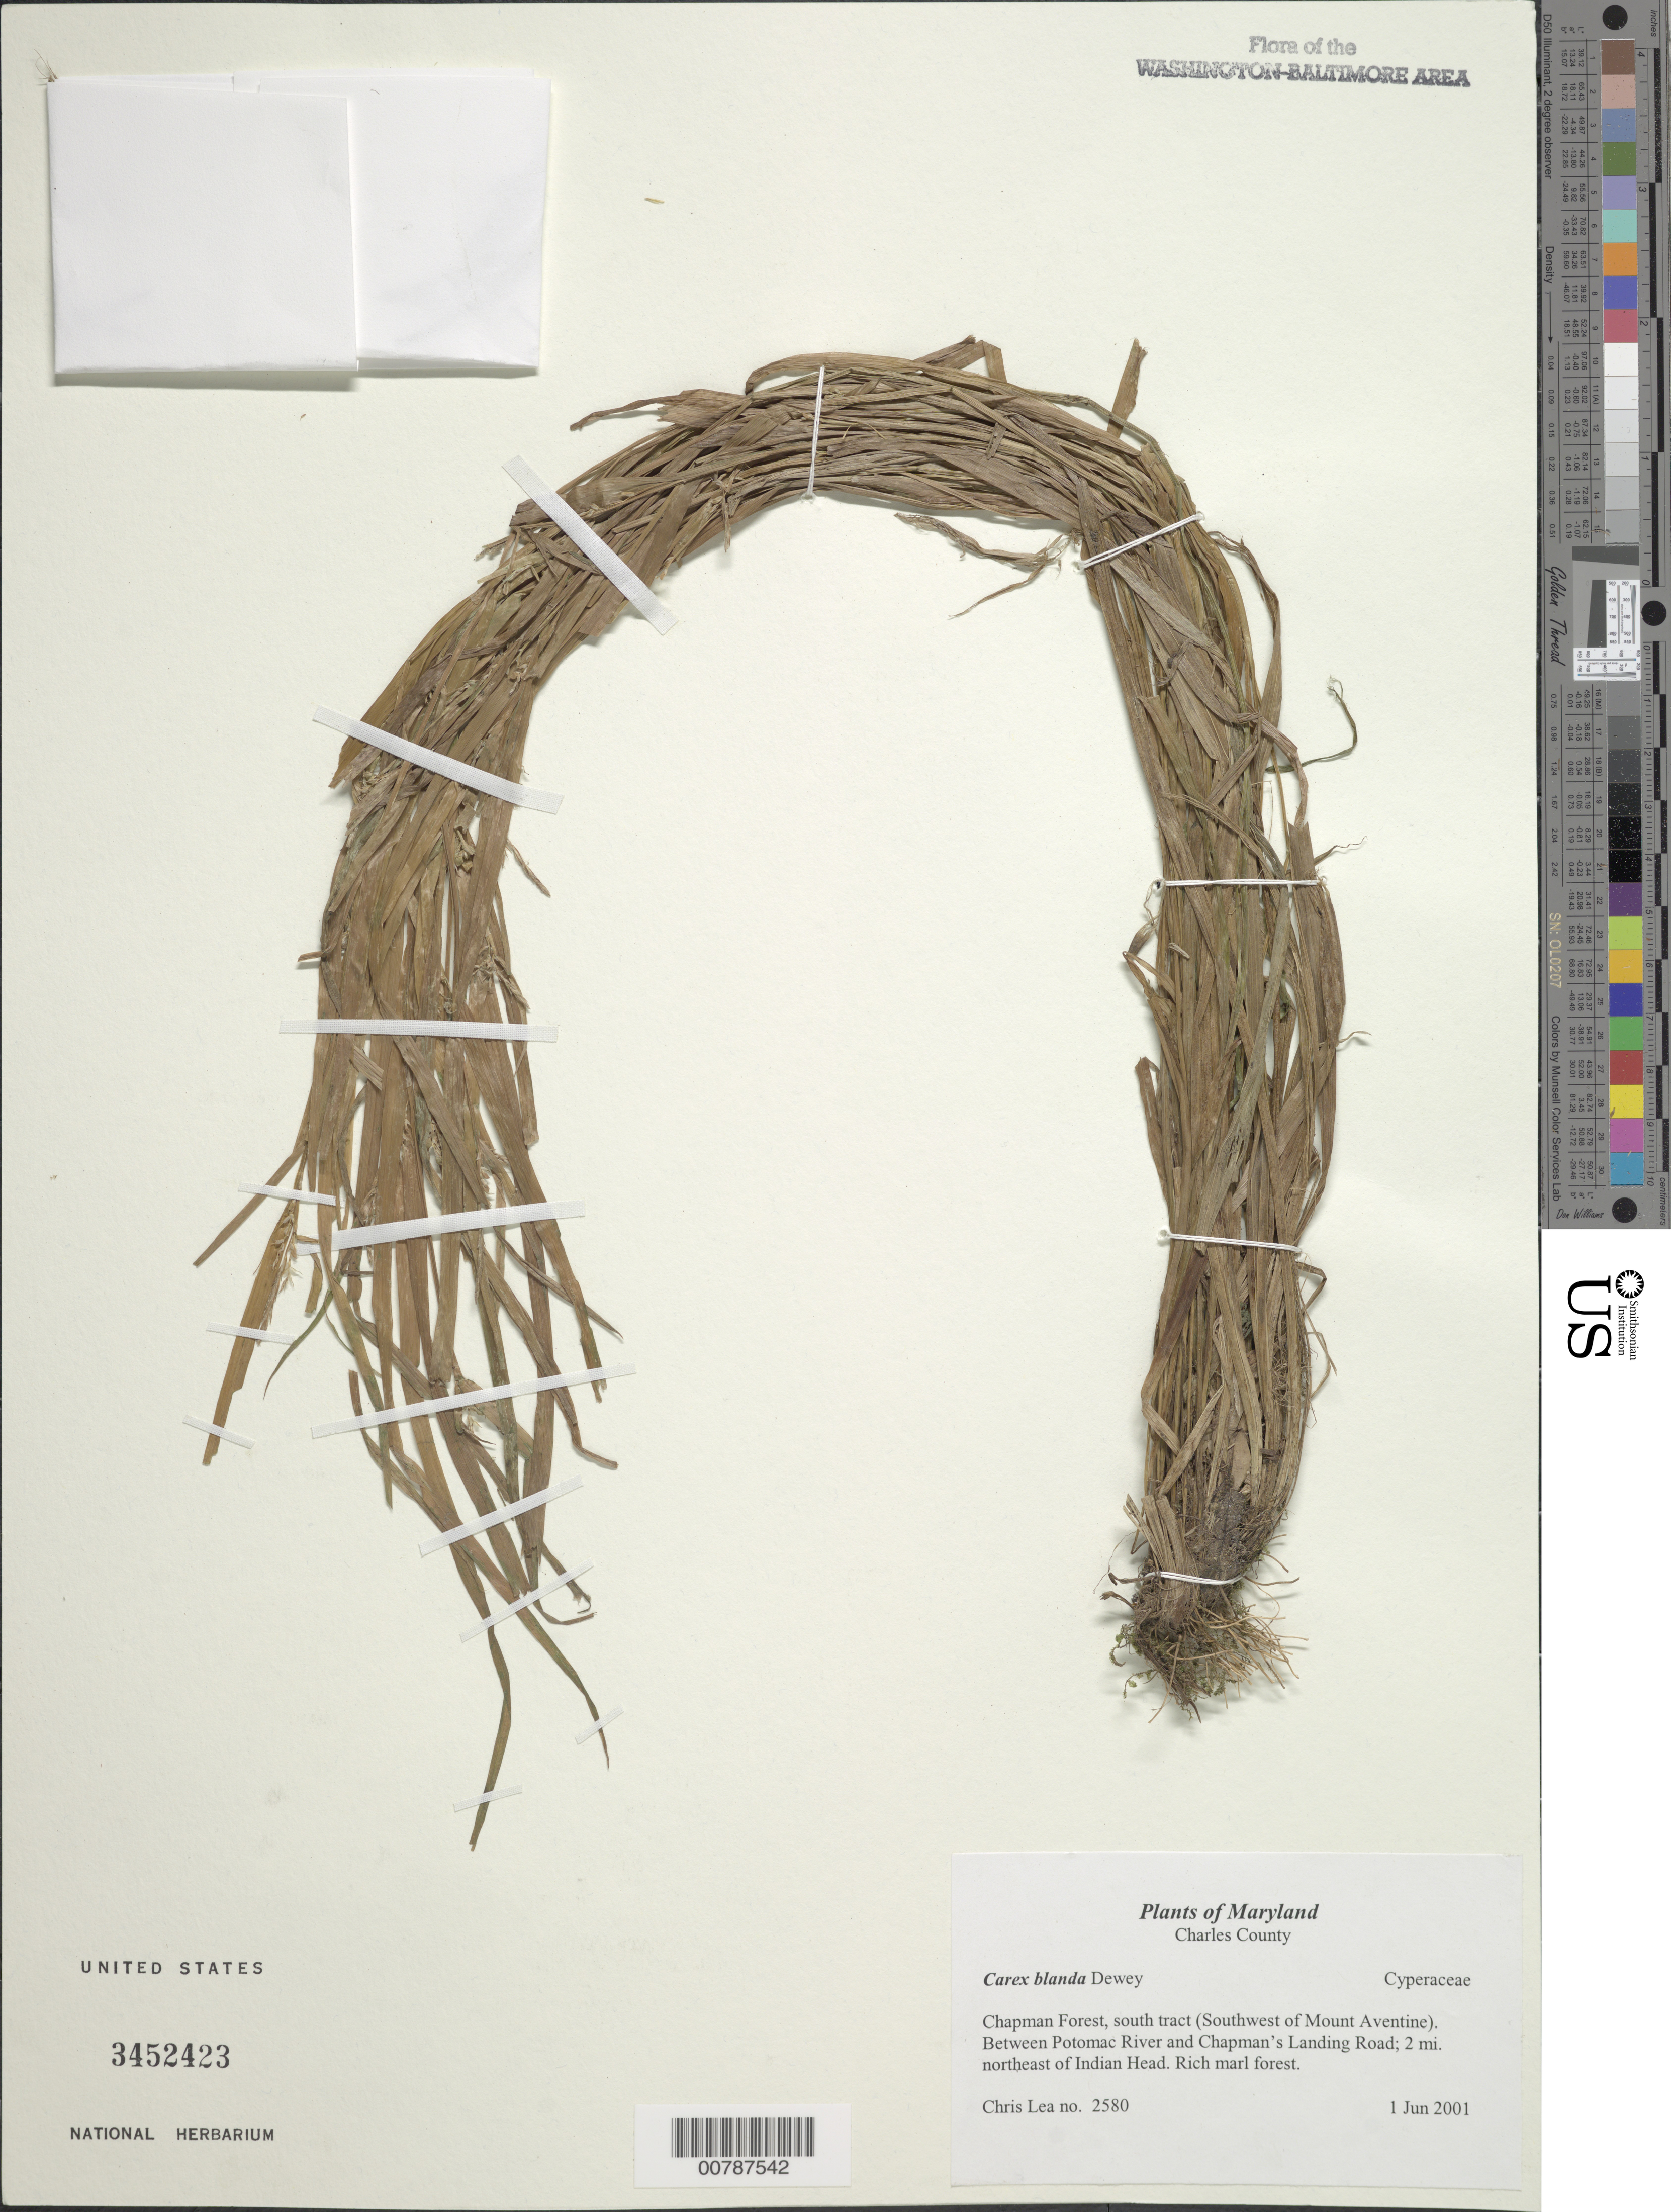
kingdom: Plantae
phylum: Tracheophyta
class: Liliopsida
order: Poales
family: Cyperaceae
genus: Carex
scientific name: Carex blanda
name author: Dewey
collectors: C. Lea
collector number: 2580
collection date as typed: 1 Jun 2001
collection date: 2001-06-01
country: United States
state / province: Maryland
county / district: Charles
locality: Chapman Forest, south tract (southwest of Mount Aventine). Between Potomac River and Chapman's Landing Road; 2 mi. northeast of Indian Head.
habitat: Rich marl forest.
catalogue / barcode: US 3452423